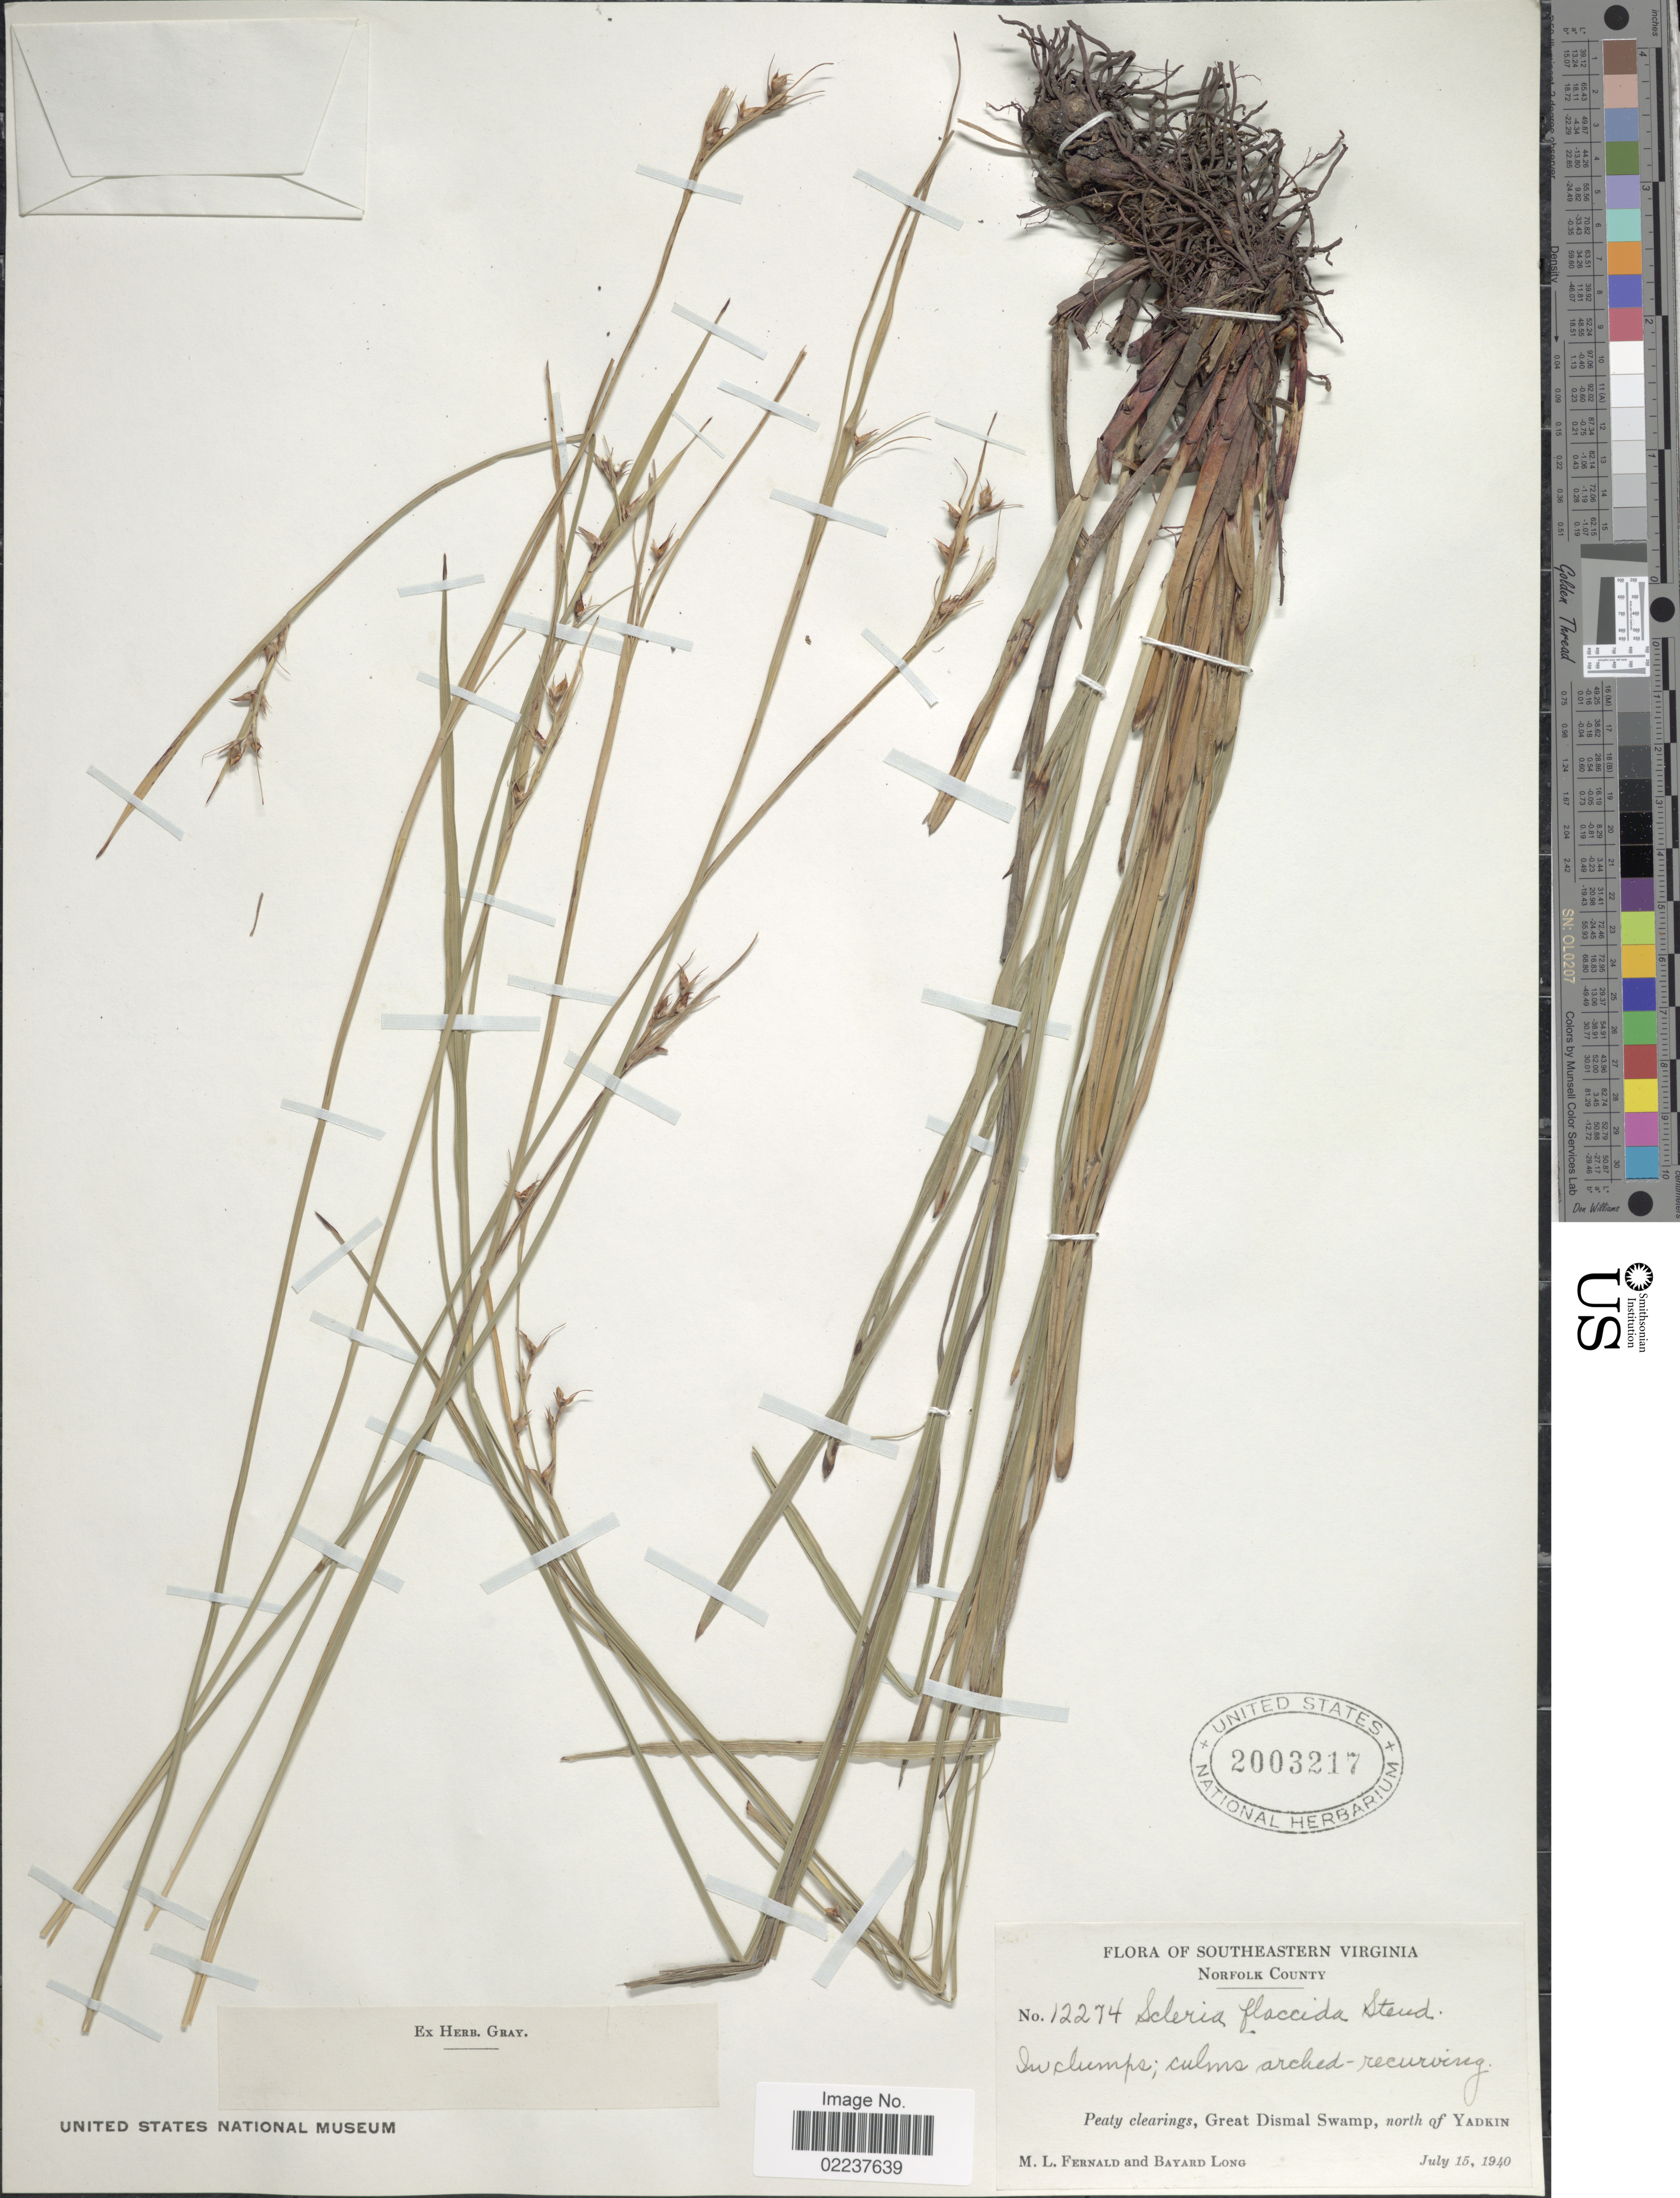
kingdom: Plantae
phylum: Tracheophyta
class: Liliopsida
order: Poales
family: Cyperaceae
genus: Scleria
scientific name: Scleria triglomerata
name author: Michx.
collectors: M. L. Fernald & B. Long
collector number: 12274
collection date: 1940-07-15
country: United States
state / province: Virginia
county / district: City of Norfolk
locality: Southeastern Virginia, Norfolk County, Great Dismal Swamp, north of Yadkin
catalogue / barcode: US 2003217